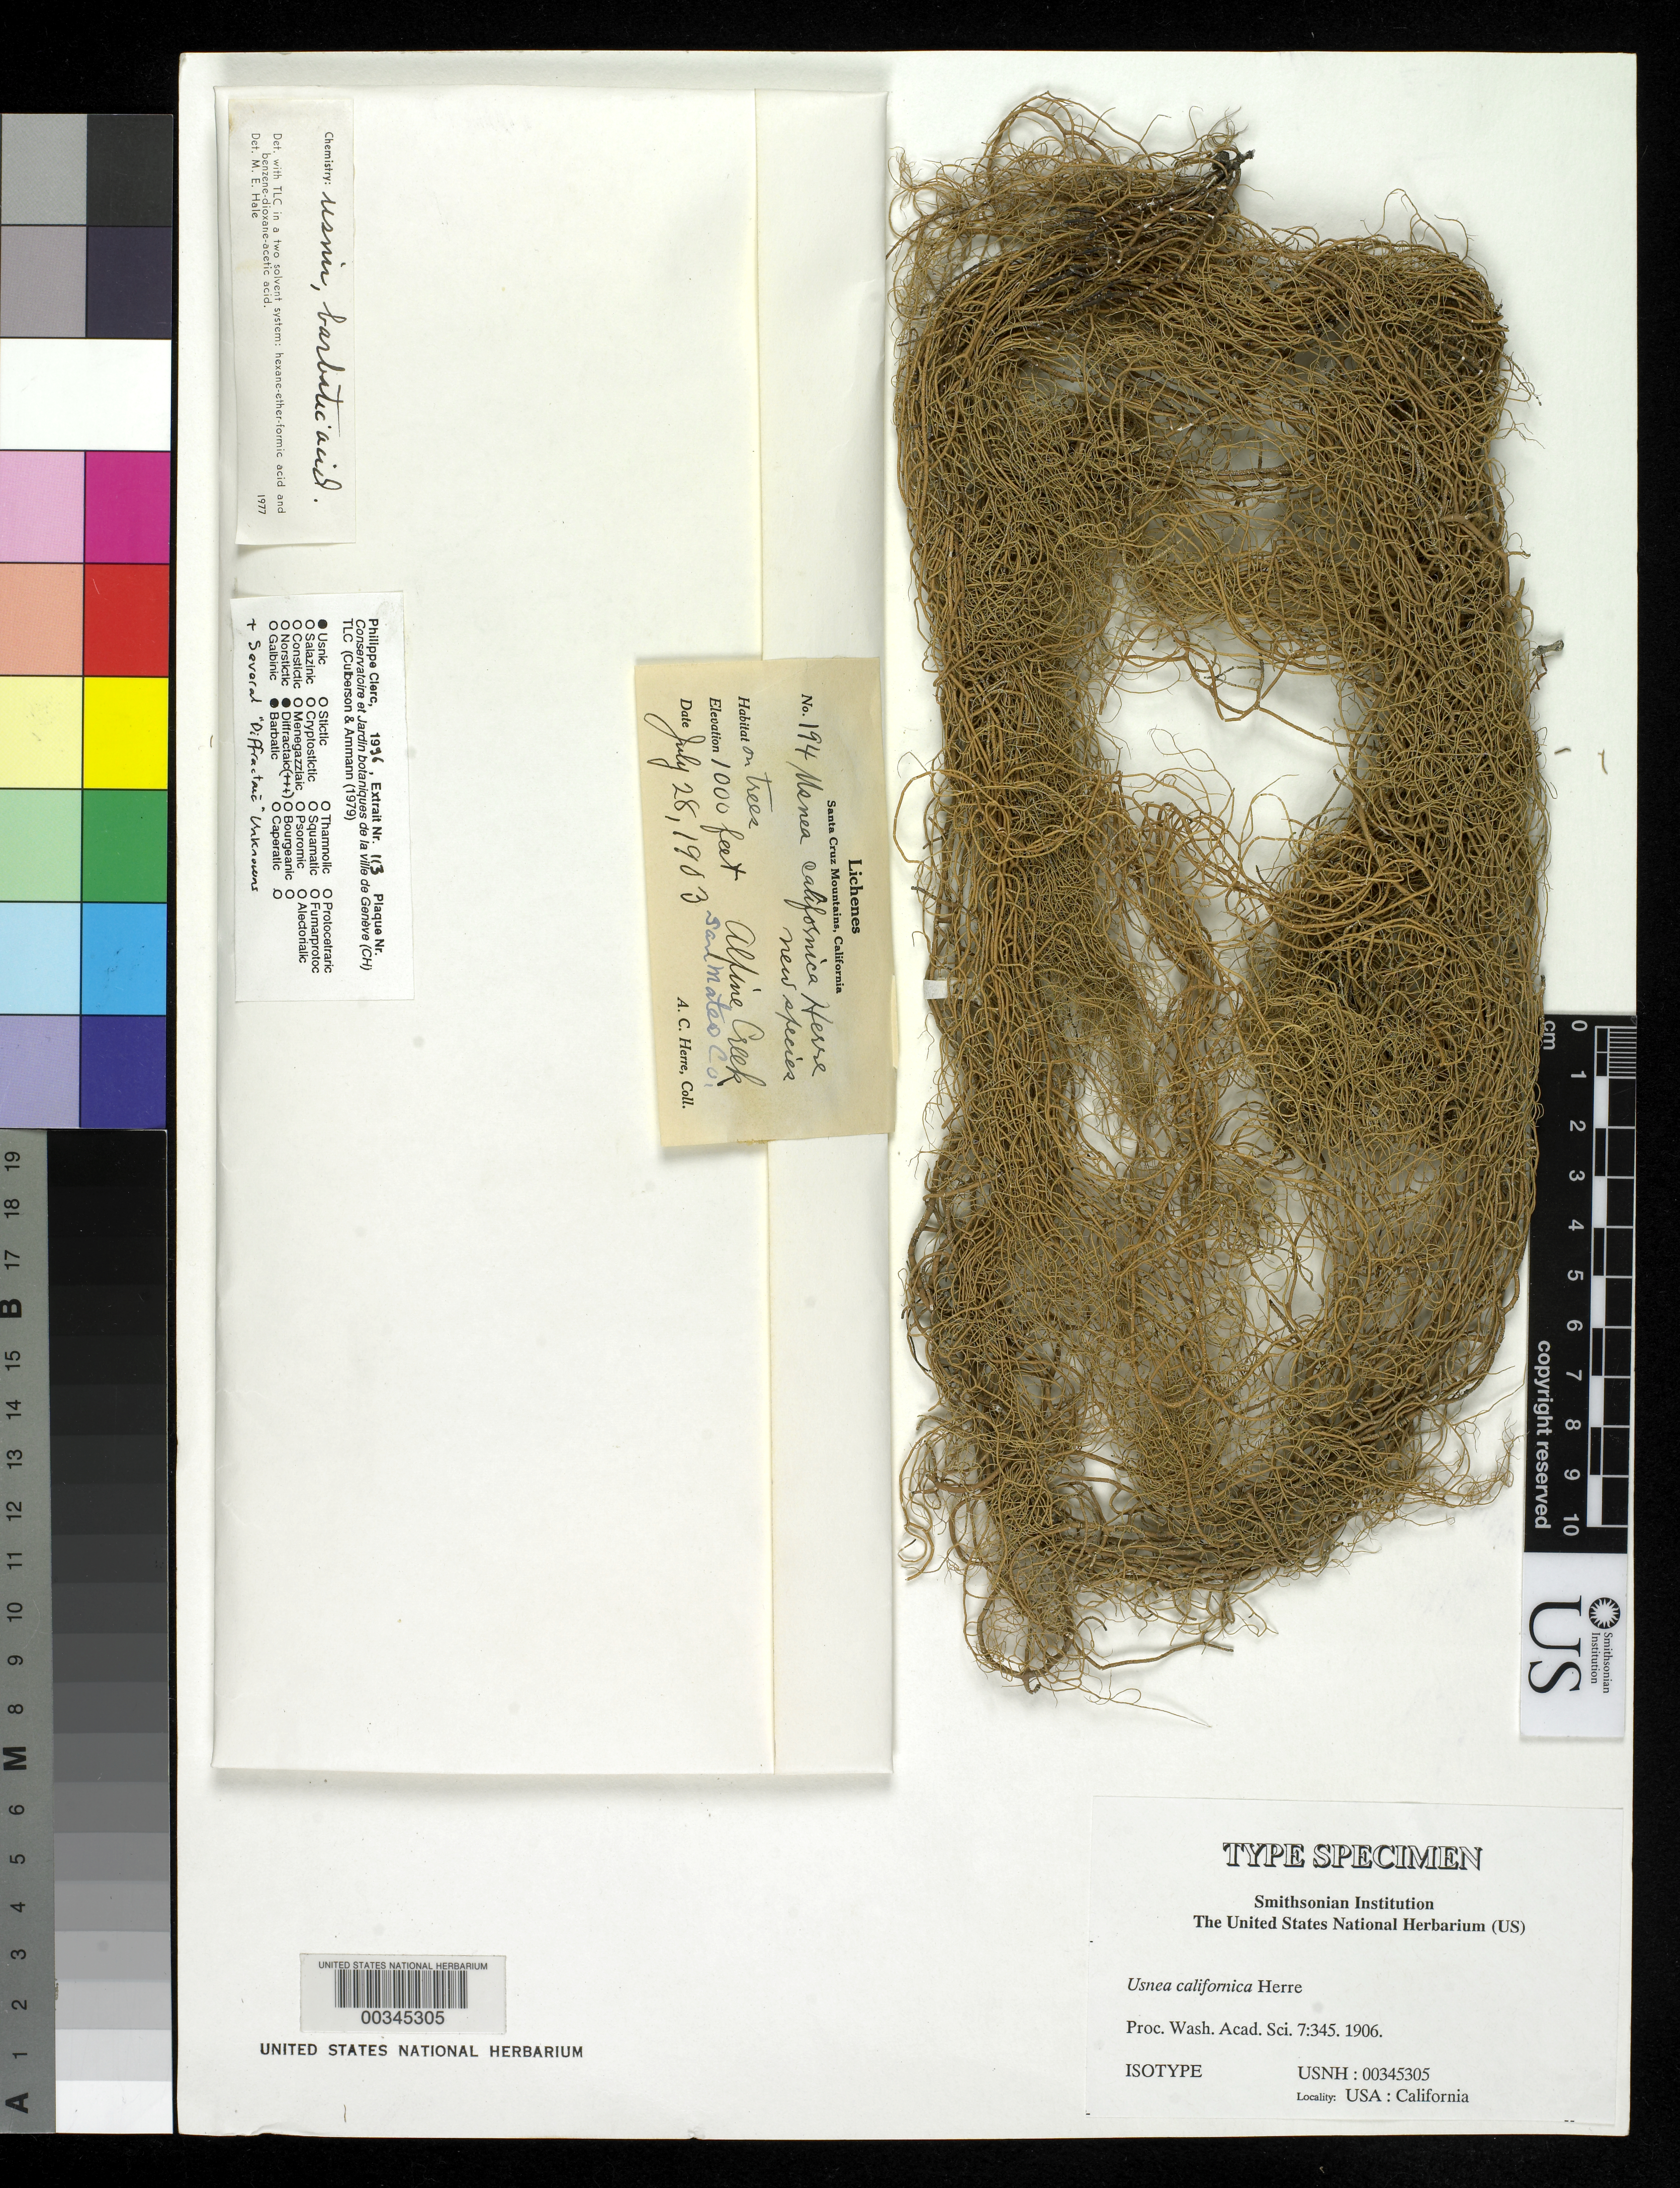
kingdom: Fungi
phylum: Ascomycota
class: Lecanoromycetes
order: Lecanorales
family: Parmeliaceae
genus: Usnea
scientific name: Usnea californica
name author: Herre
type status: Isotype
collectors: A. W. Herre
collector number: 194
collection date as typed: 28 Jul 1903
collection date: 1903-07-28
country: United States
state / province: California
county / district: San Mateo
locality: Head of Alpine Creek Canon, Santa Cruz Mountains.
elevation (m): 305